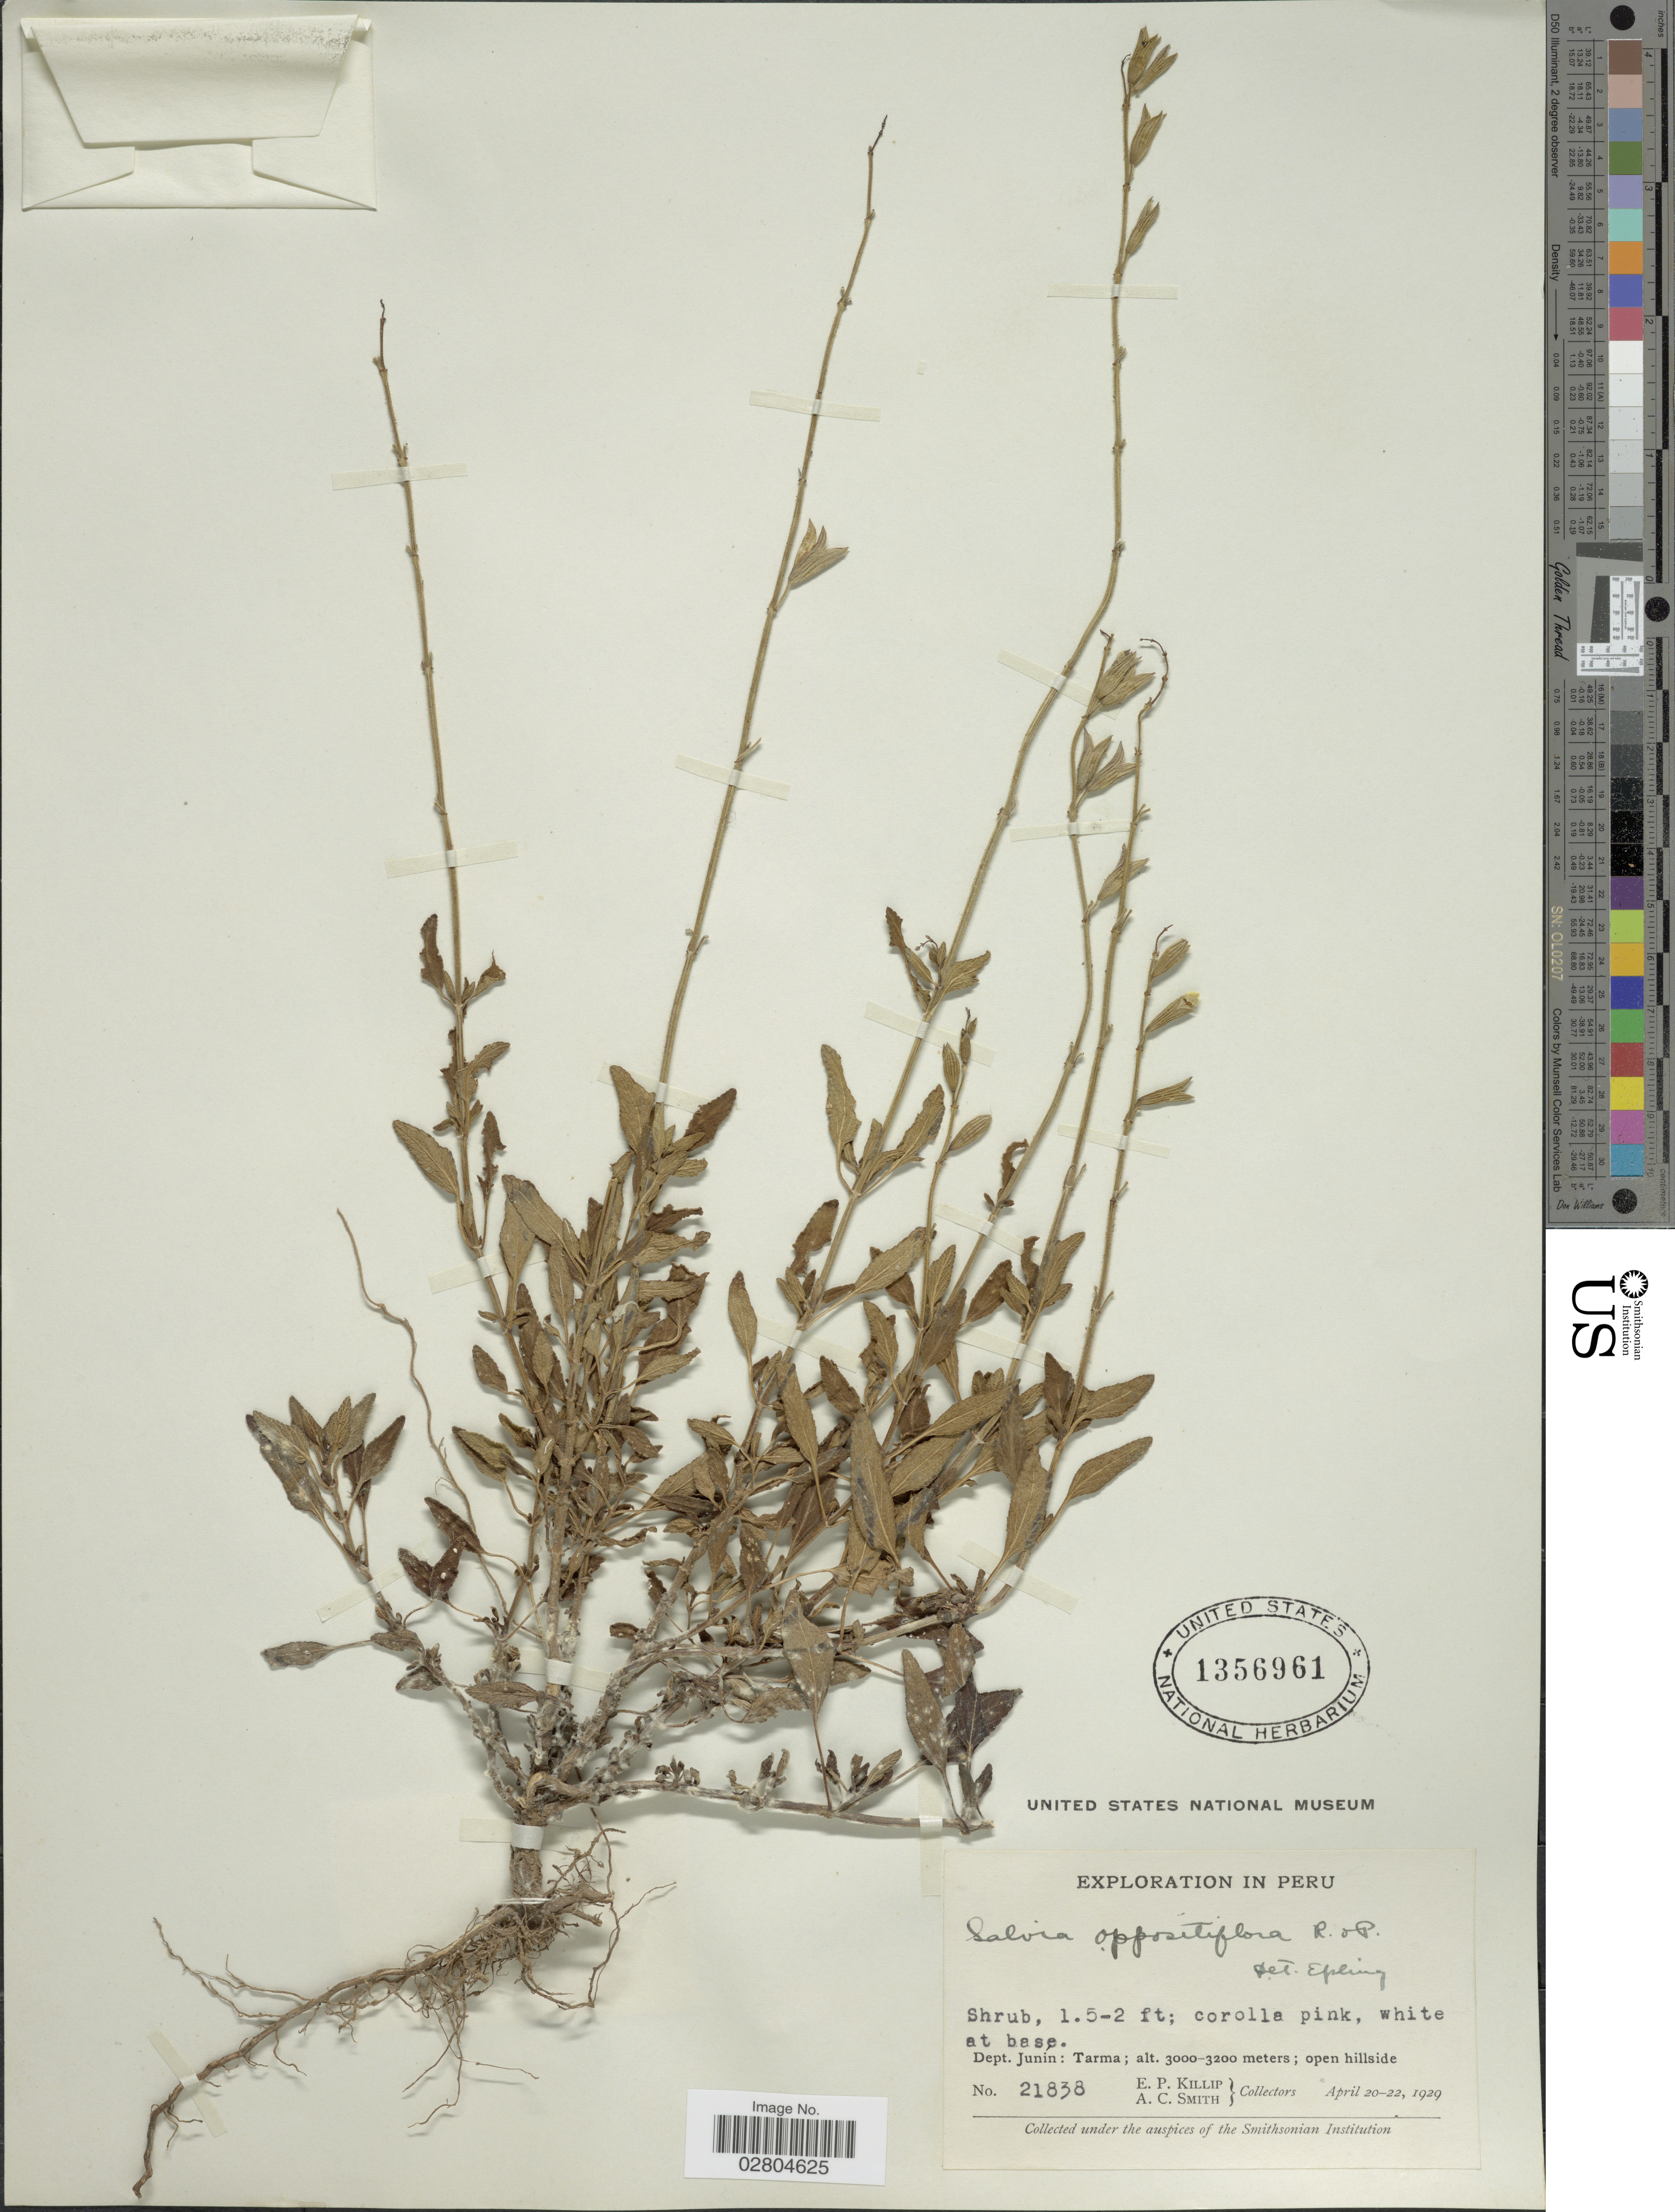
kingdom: Plantae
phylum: Tracheophyta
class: Magnoliopsida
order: Lamiales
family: Lamiaceae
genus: Salvia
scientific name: Salvia oppositiflora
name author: Ruiz & Pav.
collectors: E. P. Killip & A. C. Smith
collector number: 21838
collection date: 1929-04-20/1929-04-22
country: Peru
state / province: Junín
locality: Dept. Junín: Tarma.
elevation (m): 3000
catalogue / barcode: US 1356961